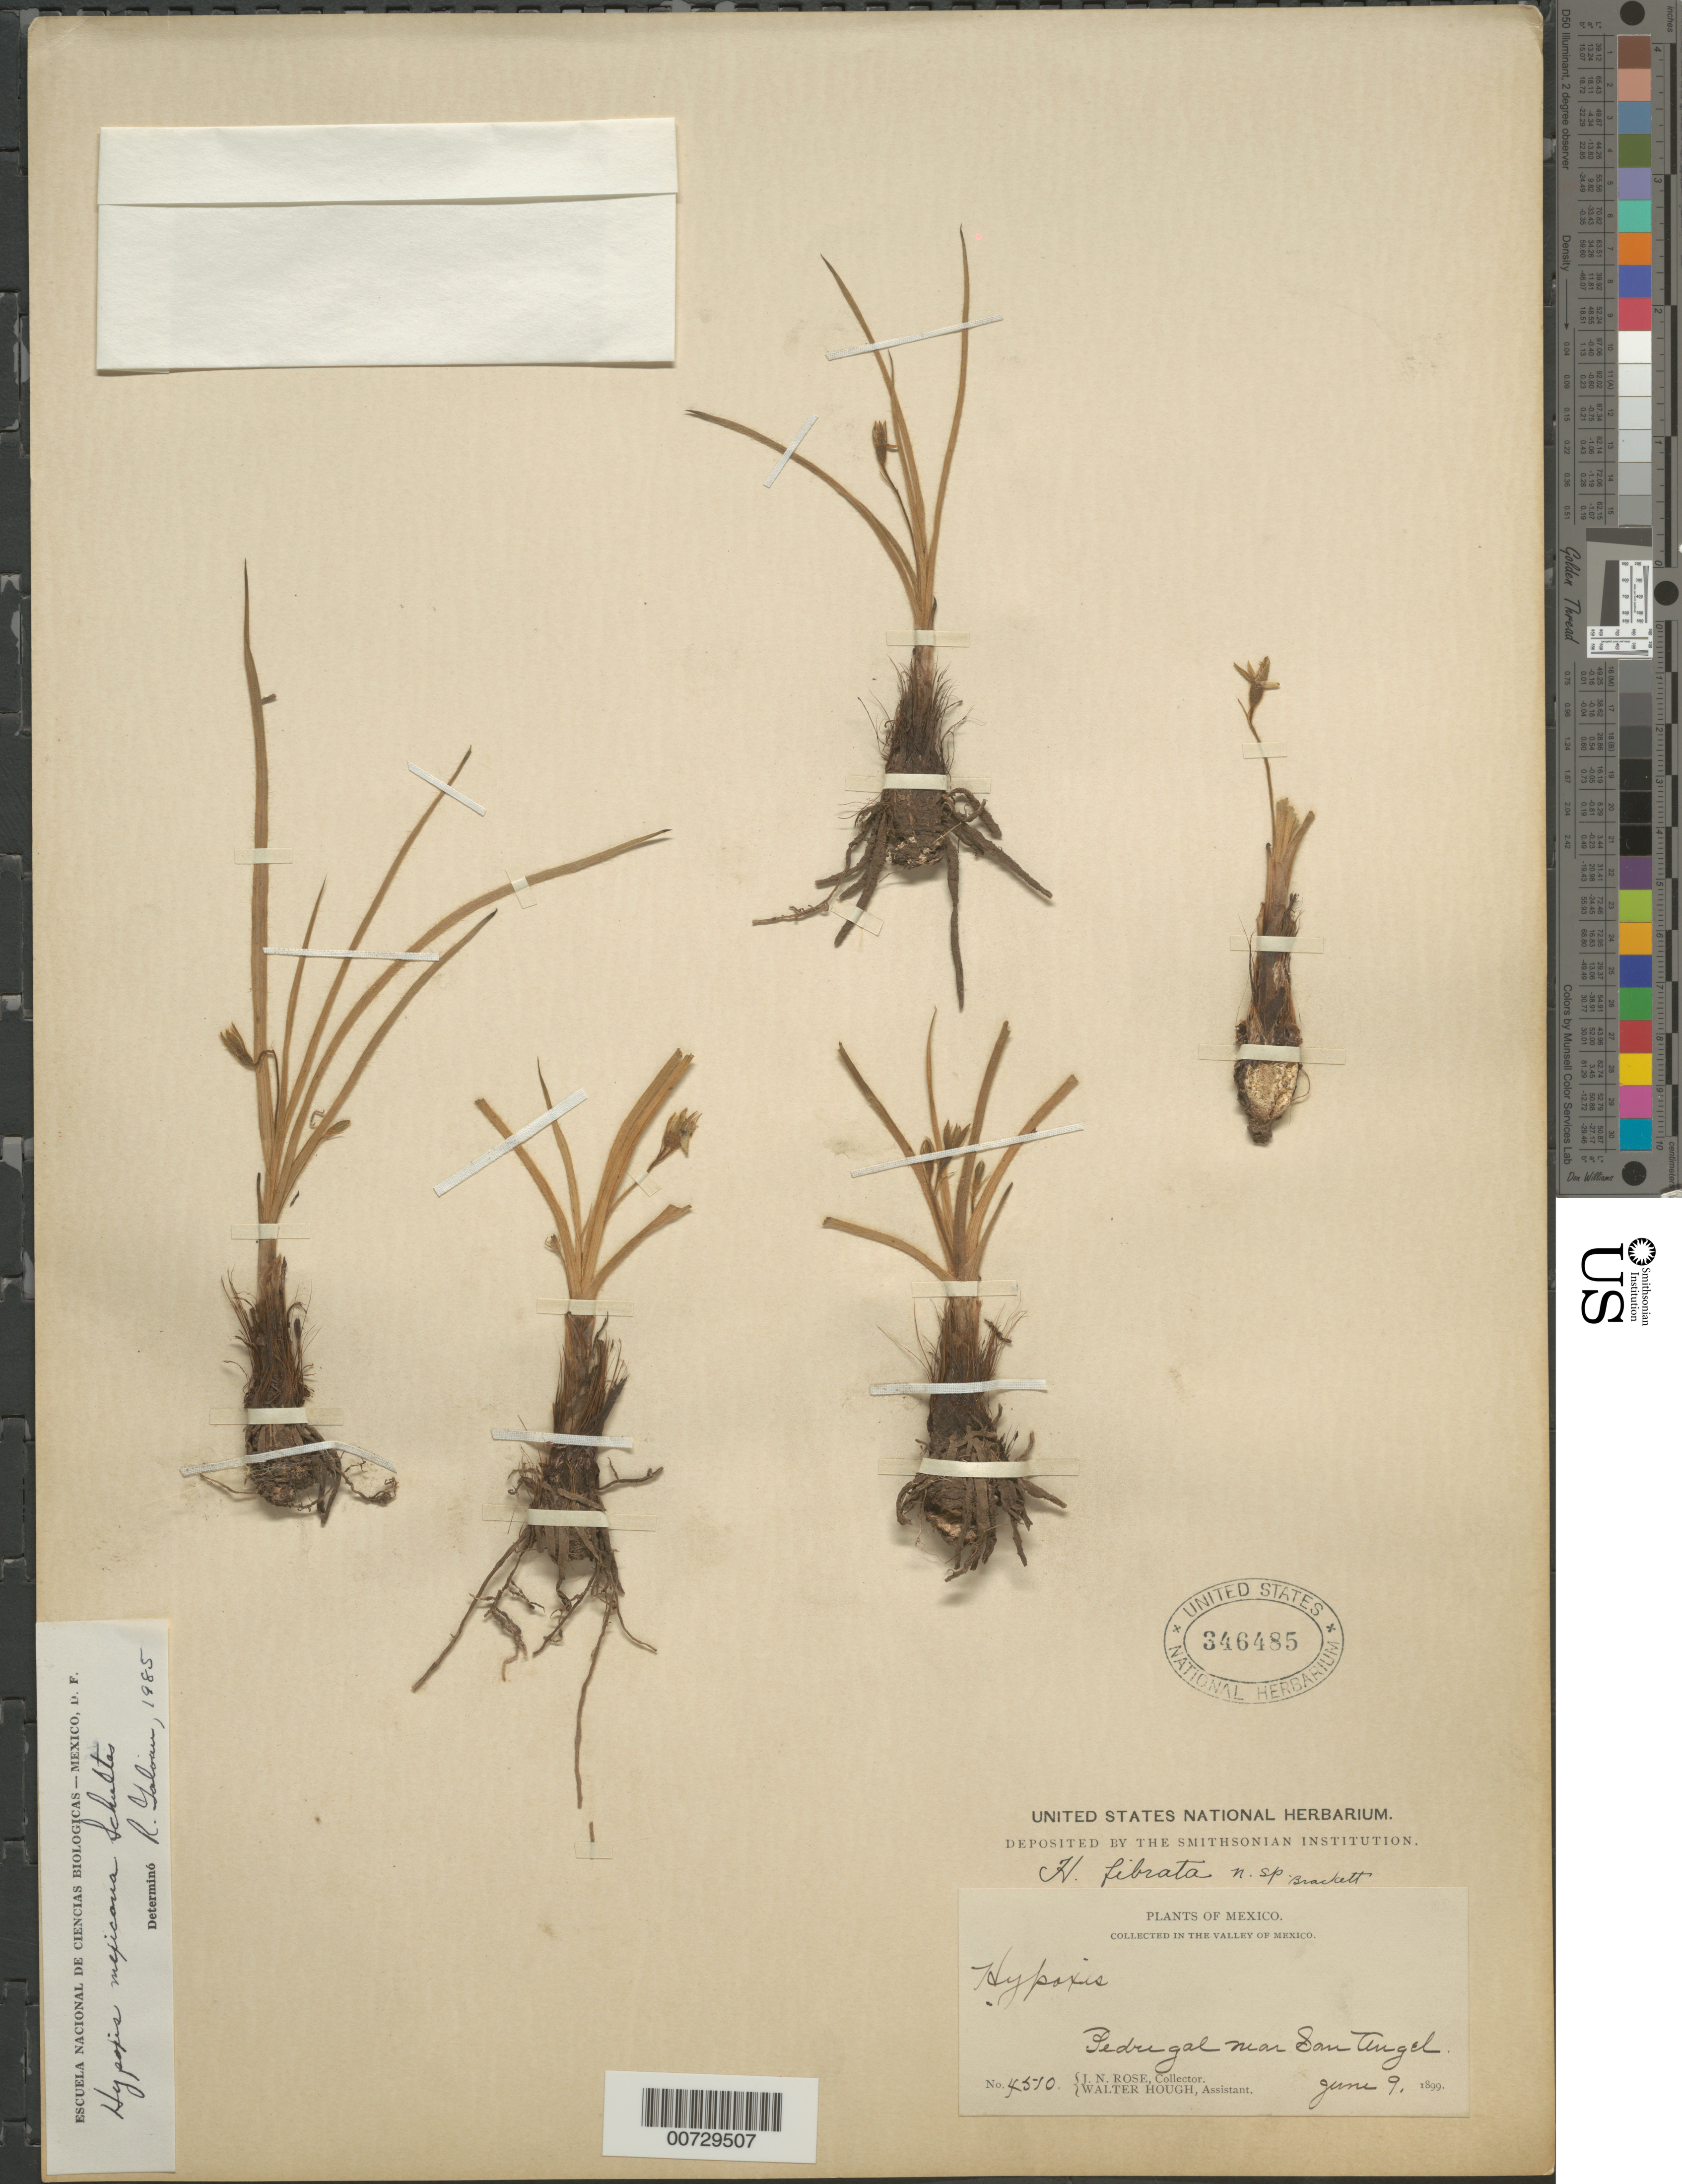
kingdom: Plantae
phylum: Tracheophyta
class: Liliopsida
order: Asparagales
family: Hypoxidaceae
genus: Hypoxis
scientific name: Hypoxis mexicana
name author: Schult. & Schult. f.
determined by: Galván, R.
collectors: J. N. Rose & W. Hough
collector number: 4570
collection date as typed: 09 Jun 1899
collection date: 1899-06-09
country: Mexico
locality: Pedrigal near San Tengel.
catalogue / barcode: US 346485